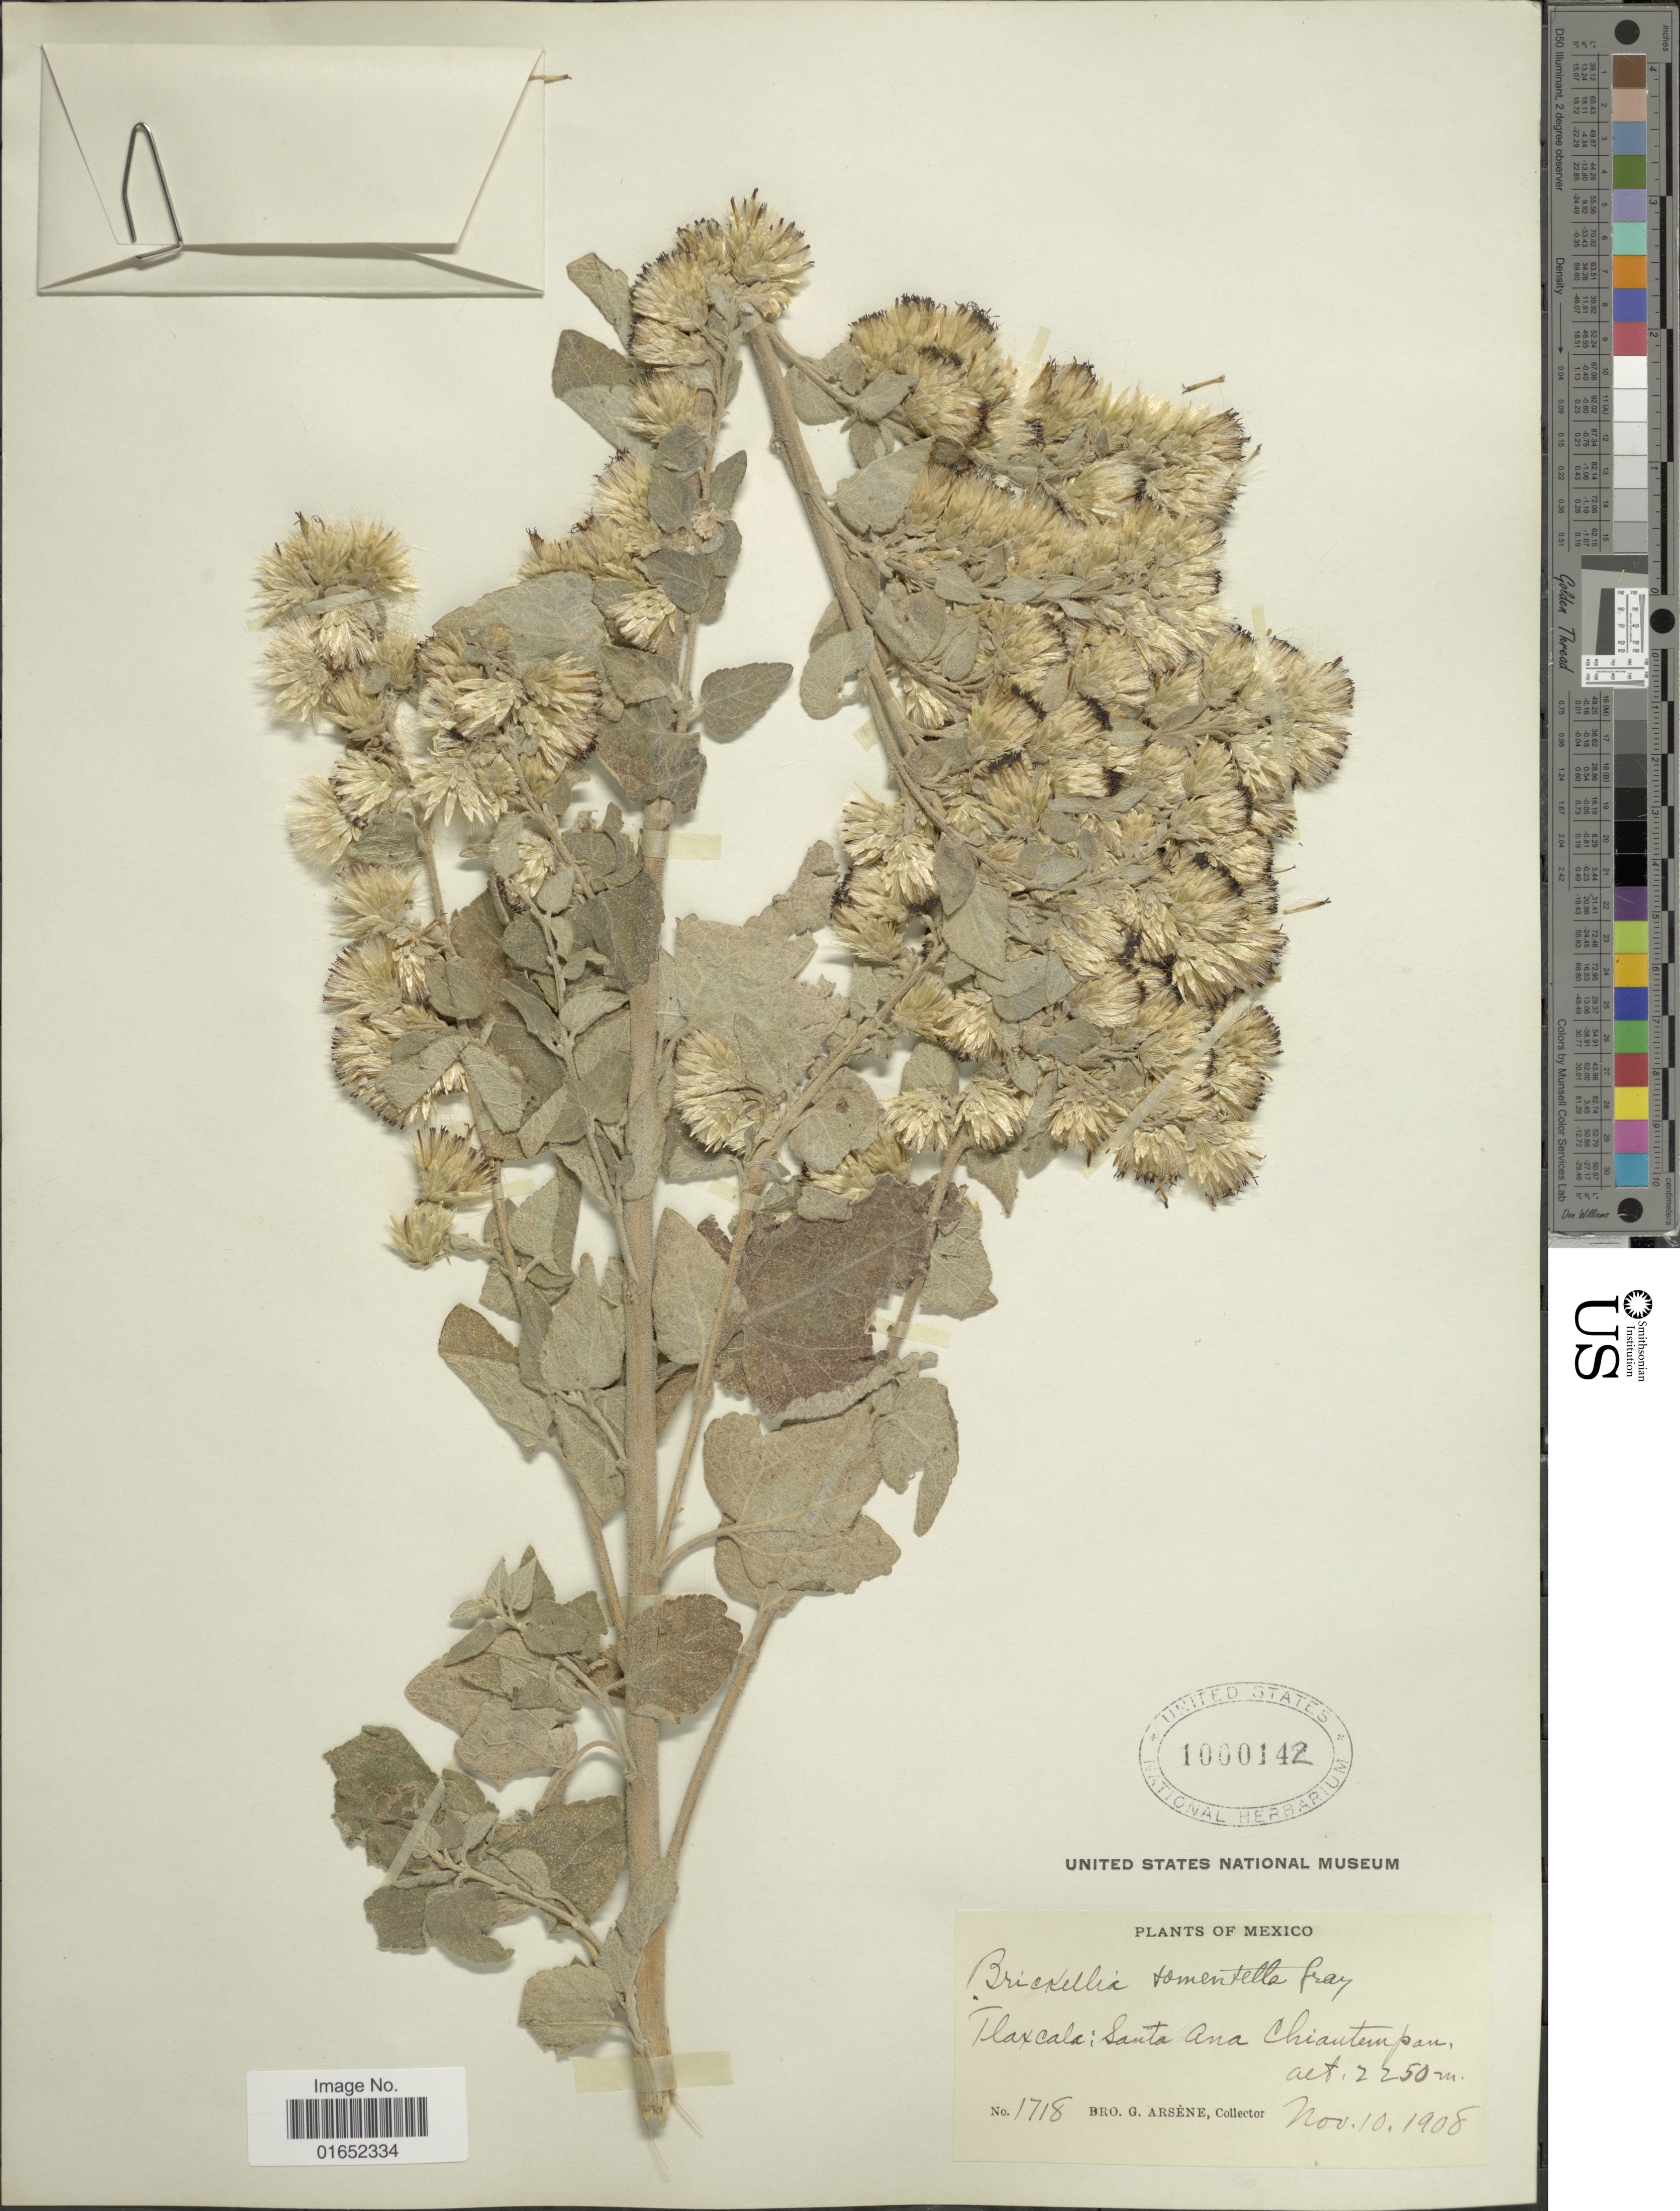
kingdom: Plantae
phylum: Tracheophyta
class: Magnoliopsida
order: Asterales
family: Asteraceae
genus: Brickellia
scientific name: Brickellia tomentella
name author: A. Gray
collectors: Bro. G. Arsène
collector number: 1718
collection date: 1908-11-10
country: Mexico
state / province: Tlaxcala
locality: Santa Ana Chiantempan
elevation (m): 2250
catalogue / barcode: US 1000142